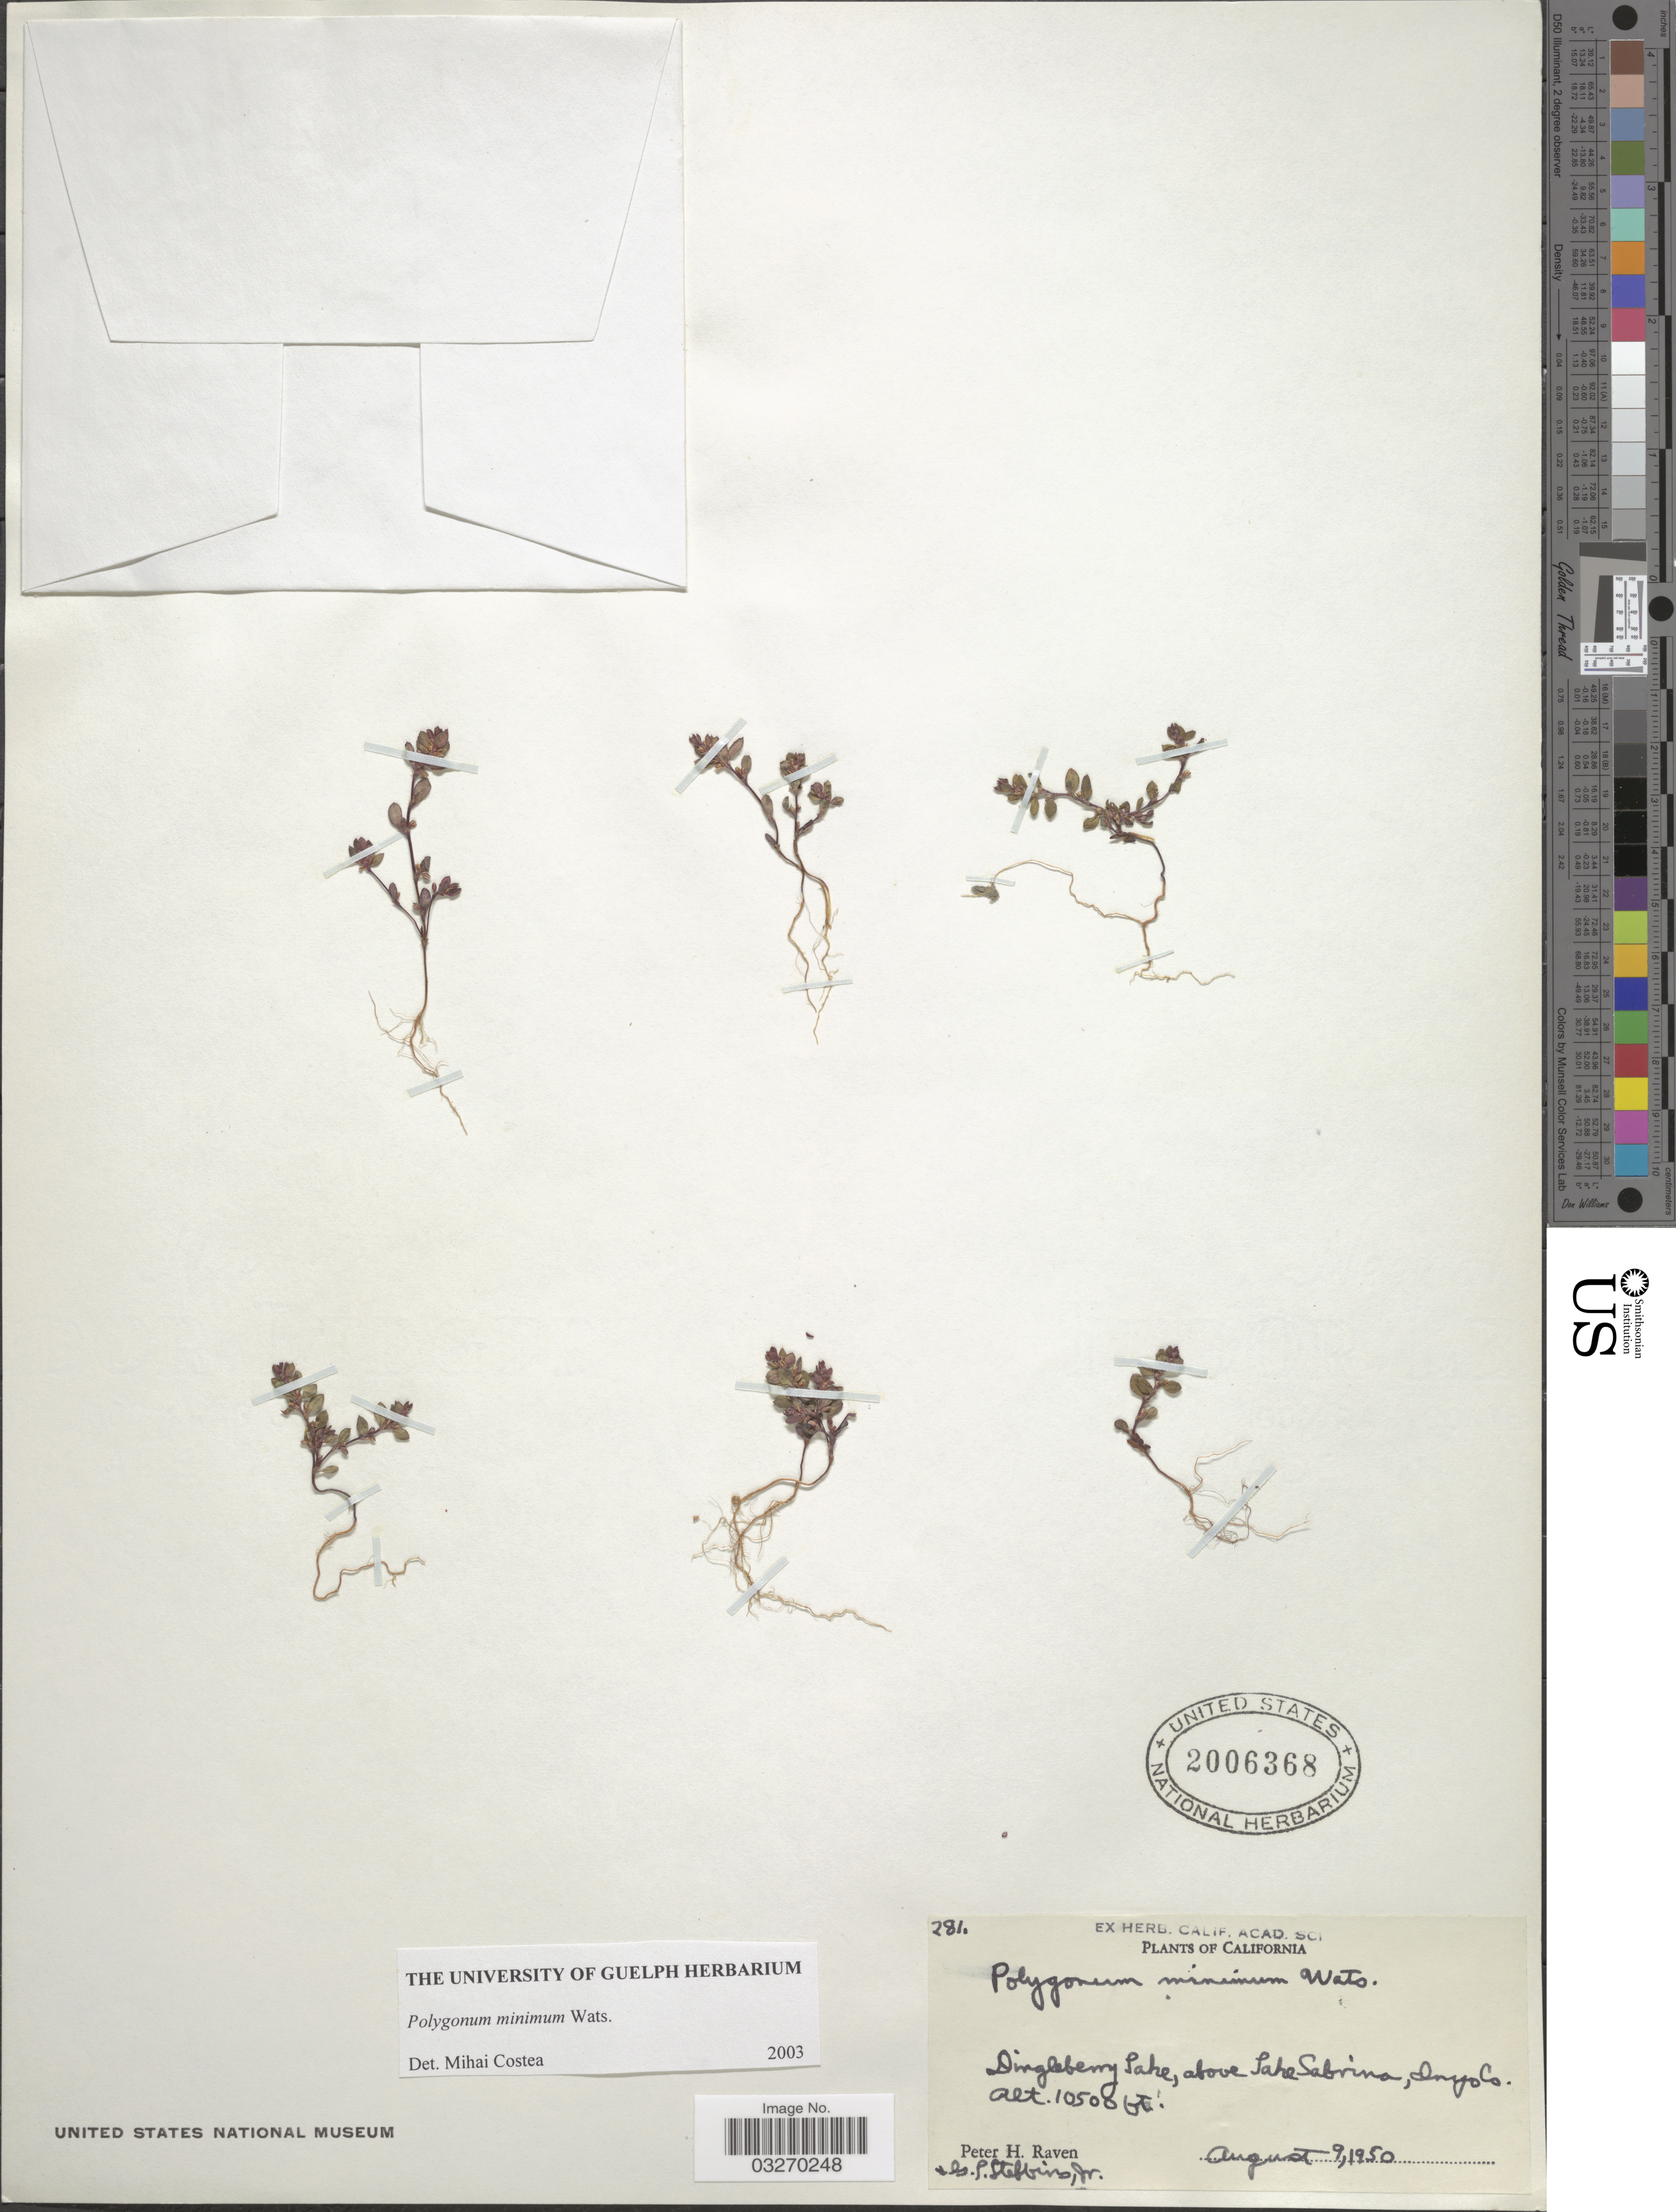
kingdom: Plantae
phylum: Tracheophyta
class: Magnoliopsida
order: Caryophyllales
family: Polygonaceae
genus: Polygonum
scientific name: Polygonum minimum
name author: S. Watson in C. King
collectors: P. Raven & G. L. Stebbins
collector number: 281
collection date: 1950-08-09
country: United States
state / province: California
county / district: Inyo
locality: Dingleberry Lake, above Lake Sabrina, Inyo Co.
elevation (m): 3200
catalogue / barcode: US 2006368